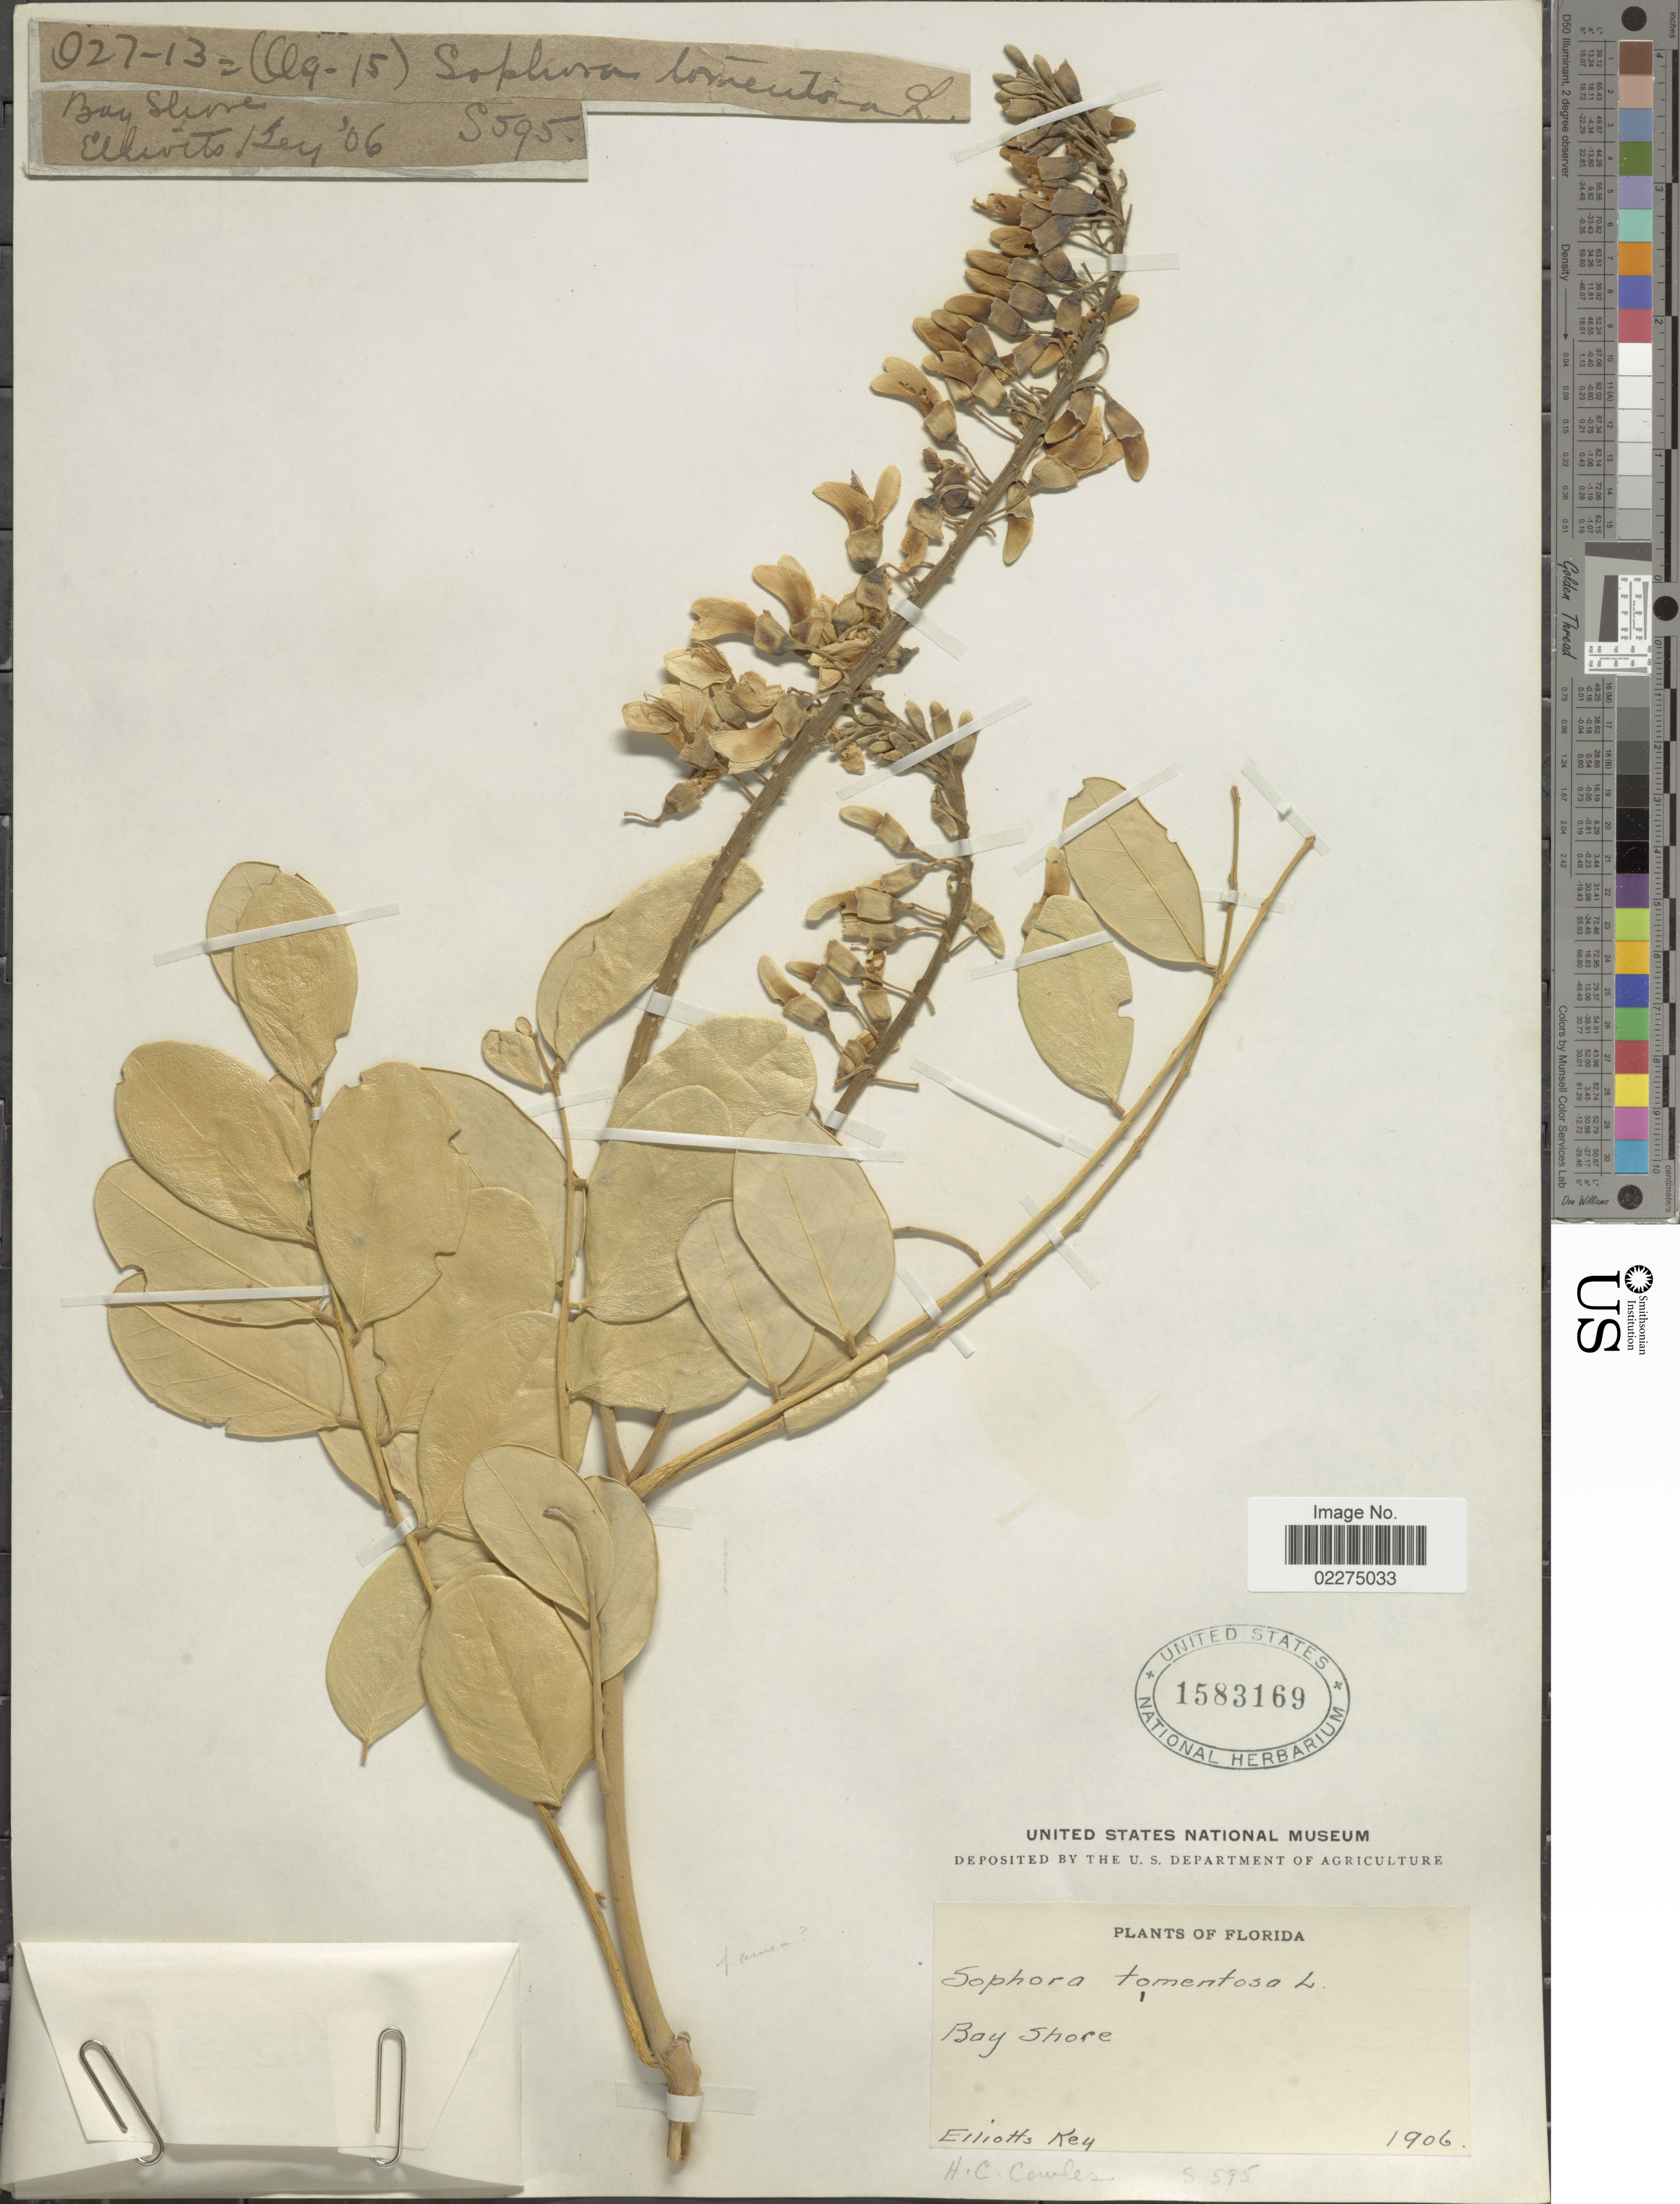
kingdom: Plantae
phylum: Tracheophyta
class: Magnoliopsida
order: Fabales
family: Fabaceae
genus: Sophora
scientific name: Sophora tomentosa var. truncata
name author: Torr. & A. Gray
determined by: Strong, Mark T., (BOT), Smithsonian Institution - National Museum of Natural History (UNITED STATES)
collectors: E. Key & H. Cowles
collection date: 1906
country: United States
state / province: Florida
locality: Bay shore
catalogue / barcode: US 1583169